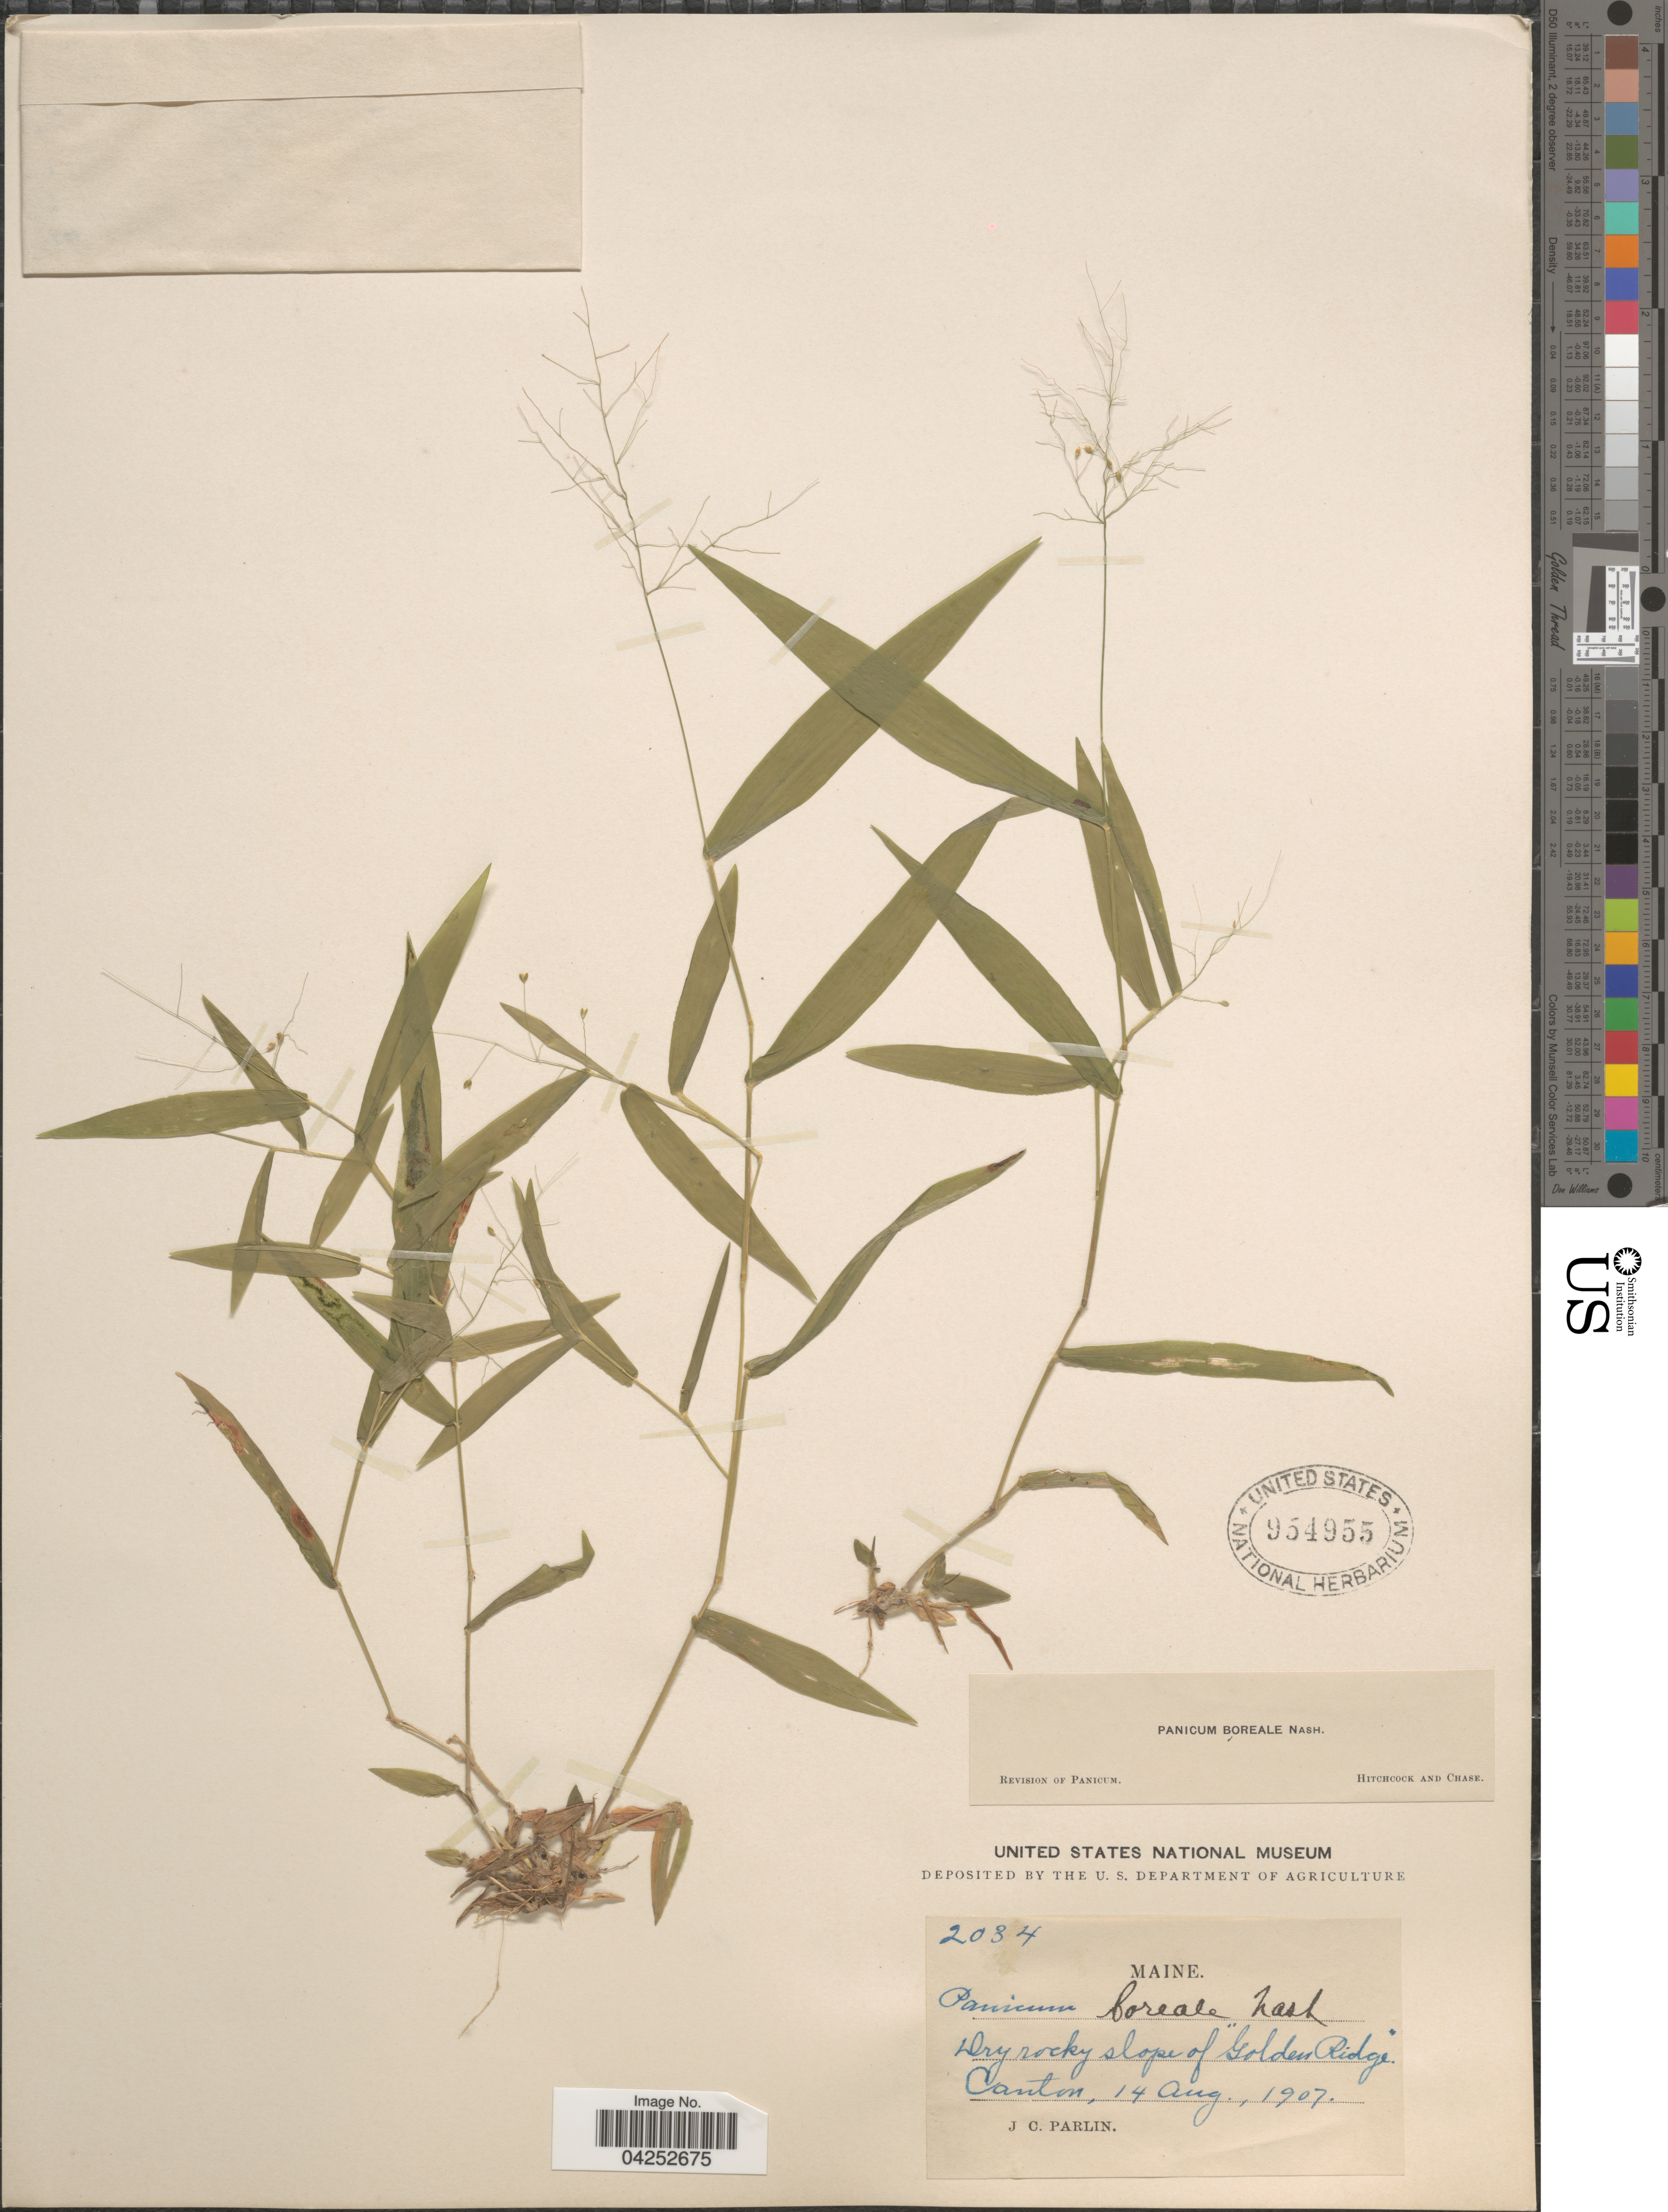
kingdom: Plantae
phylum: Tracheophyta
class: Liliopsida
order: Poales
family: Poaceae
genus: Dichanthelium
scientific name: Dichanthelium boreale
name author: (Nash) Freckmann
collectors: J. Parlin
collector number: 2034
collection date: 1907-08-14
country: United States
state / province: Maine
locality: Dry rocky slope of "Golden Ridge" Canton.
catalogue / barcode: US 954955